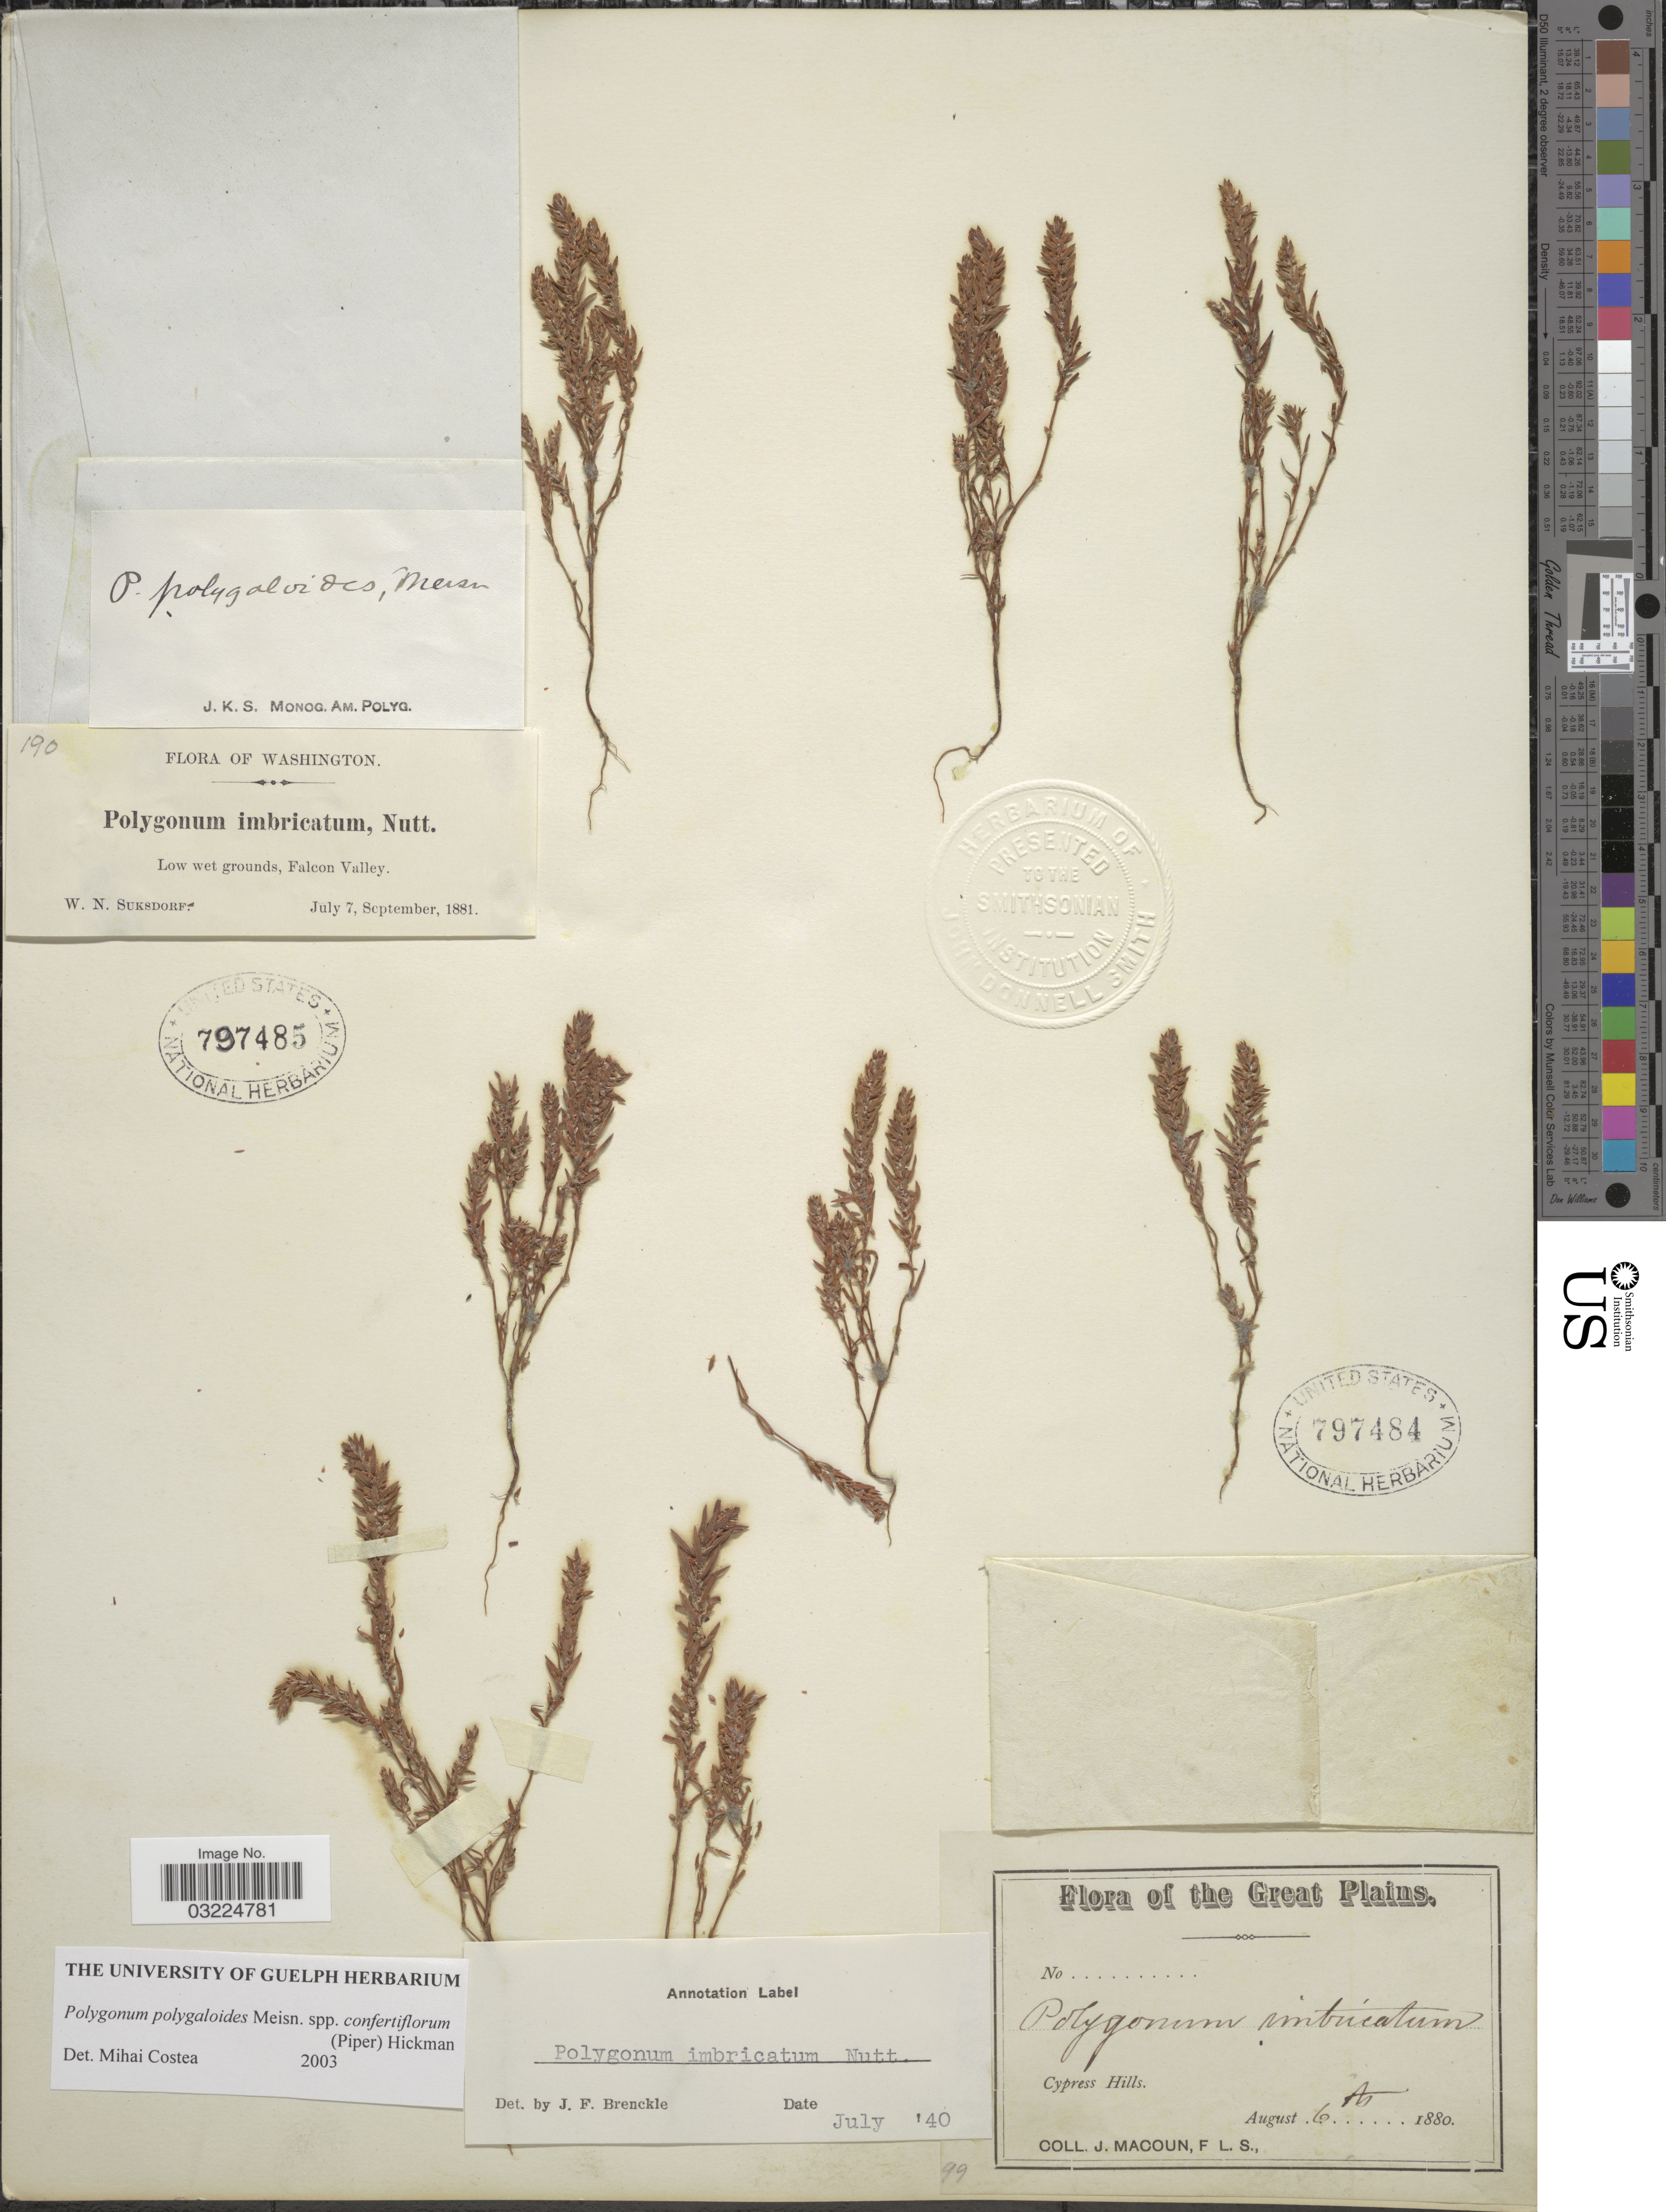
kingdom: Plantae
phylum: Tracheophyta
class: Magnoliopsida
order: Caryophyllales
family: Polygonaceae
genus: Polygonum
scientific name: Polygonum polygaloides subsp. confertiflorum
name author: (Nutt. ex Piper) Hickman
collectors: J. Macoun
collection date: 1880-08-06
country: Canada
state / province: Northwest Territories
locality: The Great Plains. Cypress Hills.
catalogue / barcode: US 797484